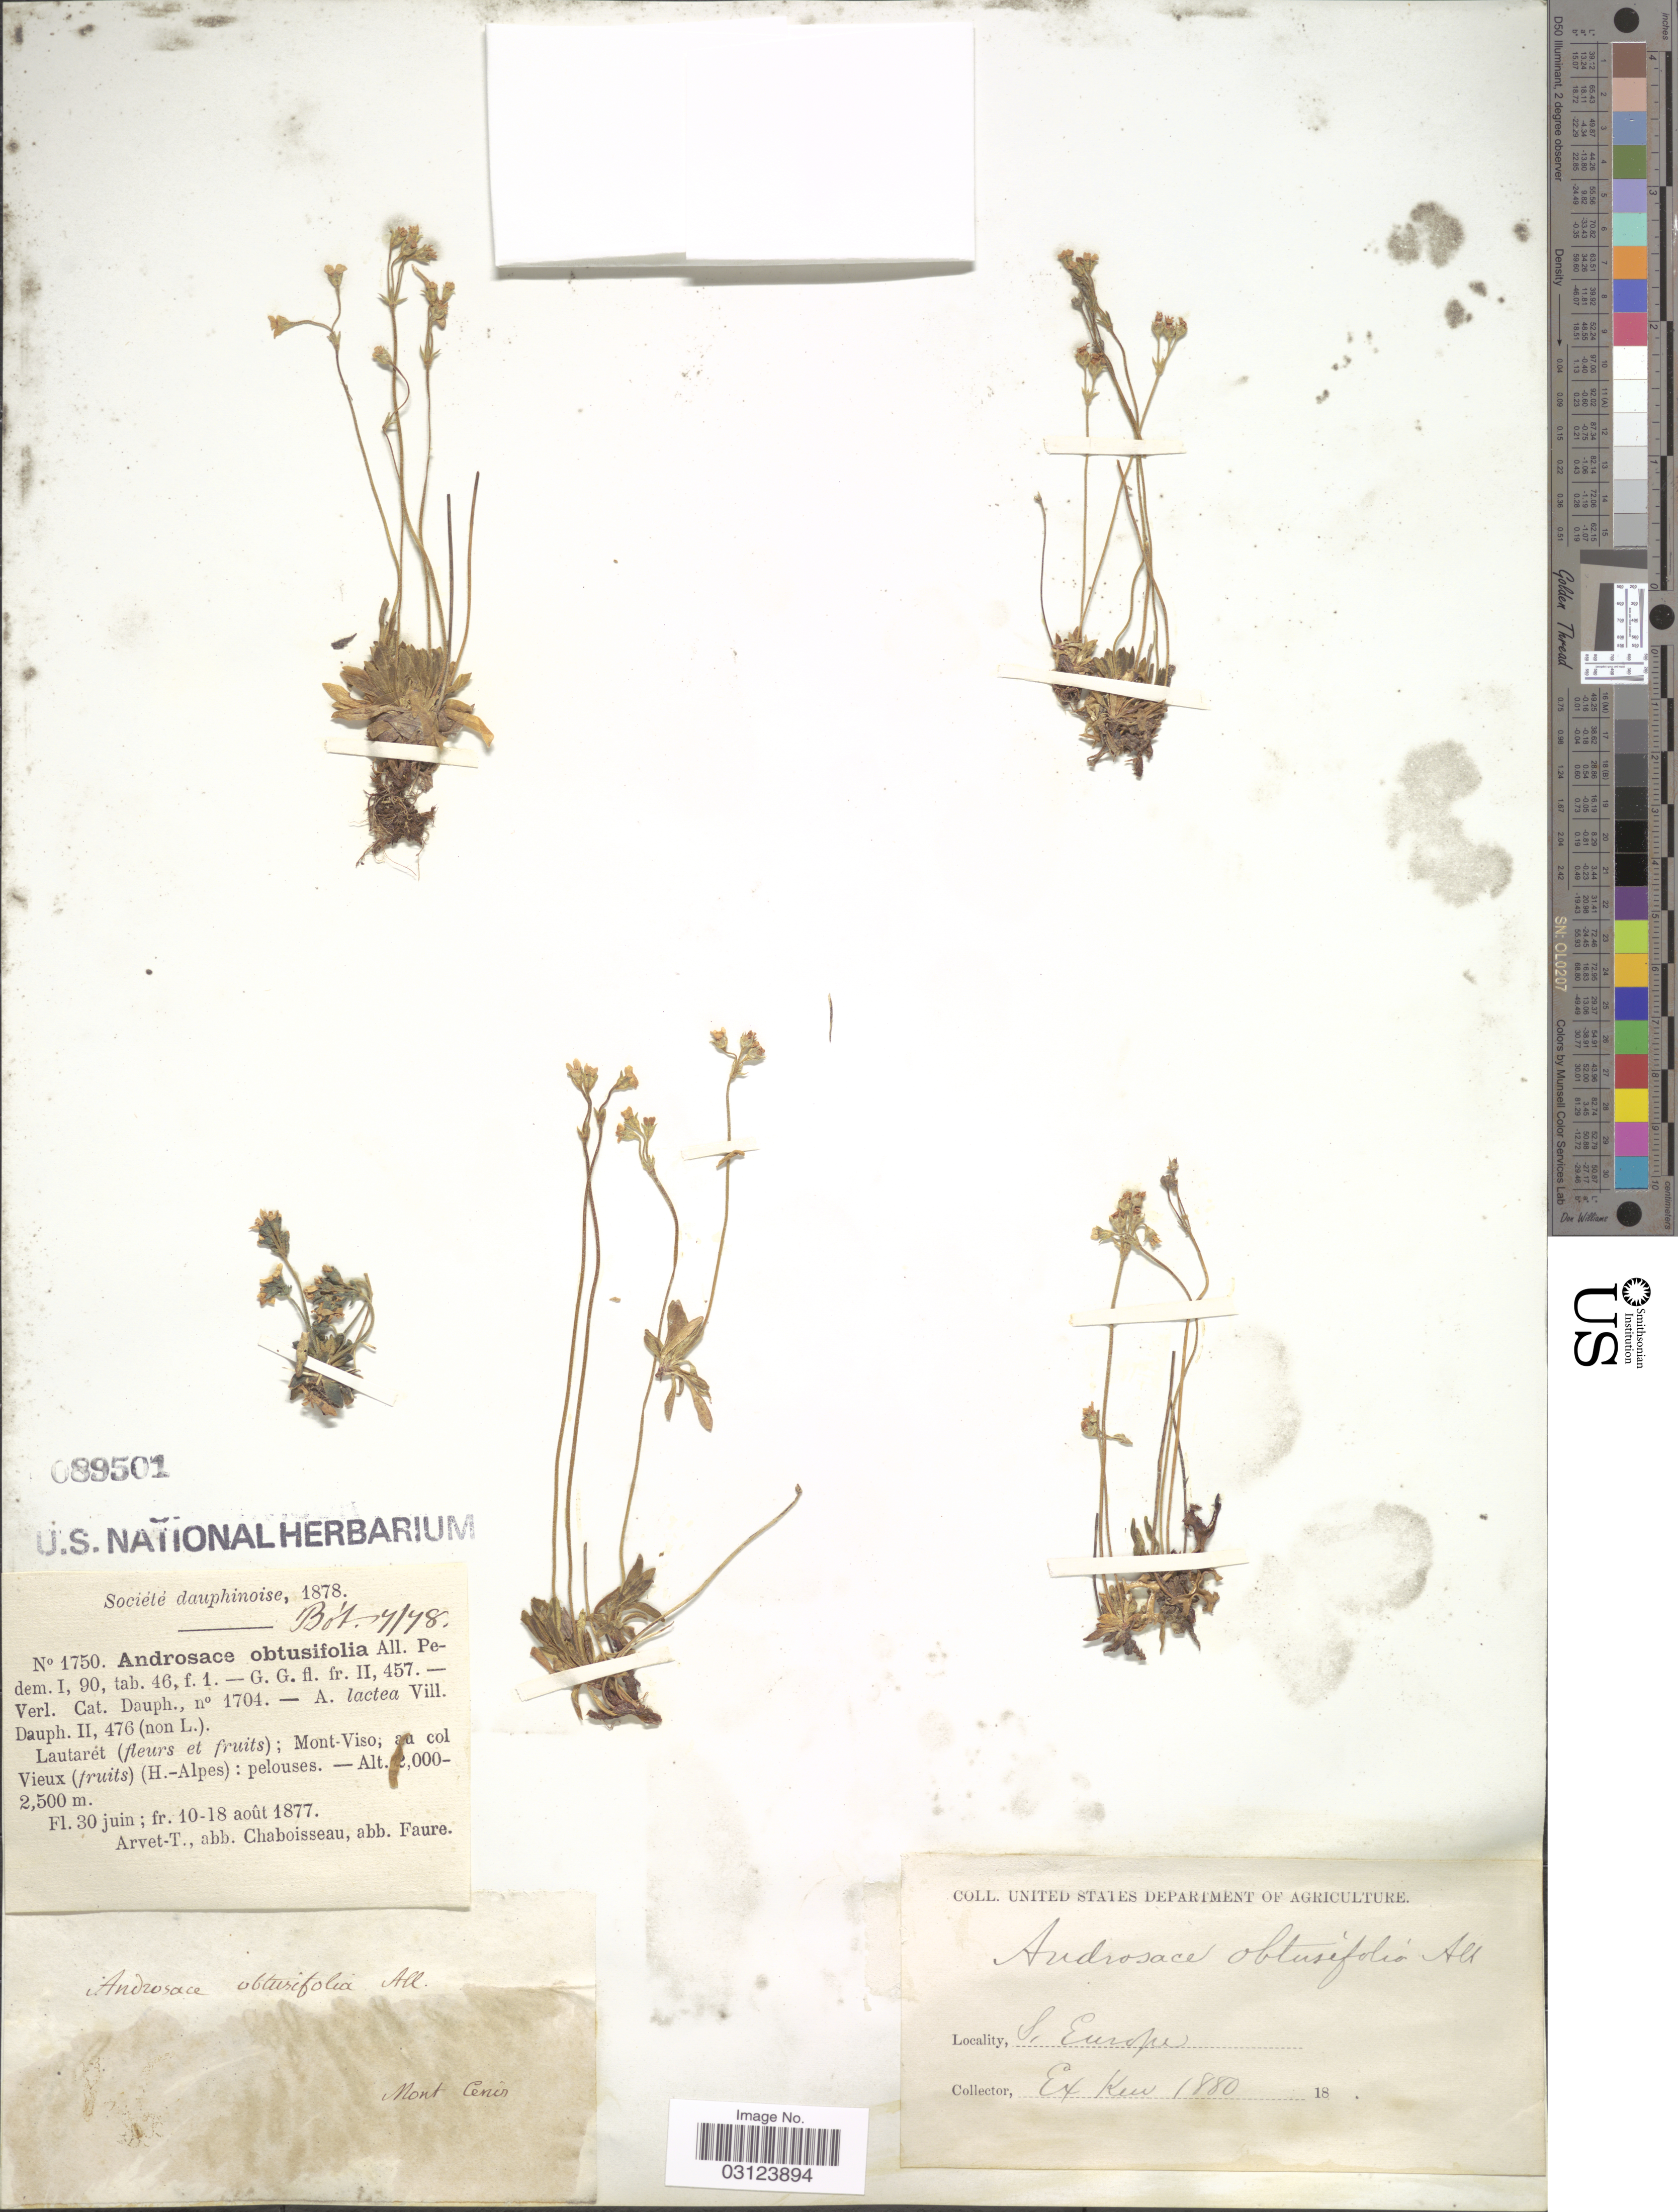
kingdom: Plantae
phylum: Tracheophyta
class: Magnoliopsida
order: Ericales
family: Primulaceae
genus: Androsace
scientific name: Androsace obtusifolia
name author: All.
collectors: T. Arvet, Chaboisseau & Faure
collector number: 1750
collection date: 1877-06-30/1877-08-18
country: France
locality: Lautarét; Mont-Viso; au col Vieux (H.-Alpes).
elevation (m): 2000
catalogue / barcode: US 89501